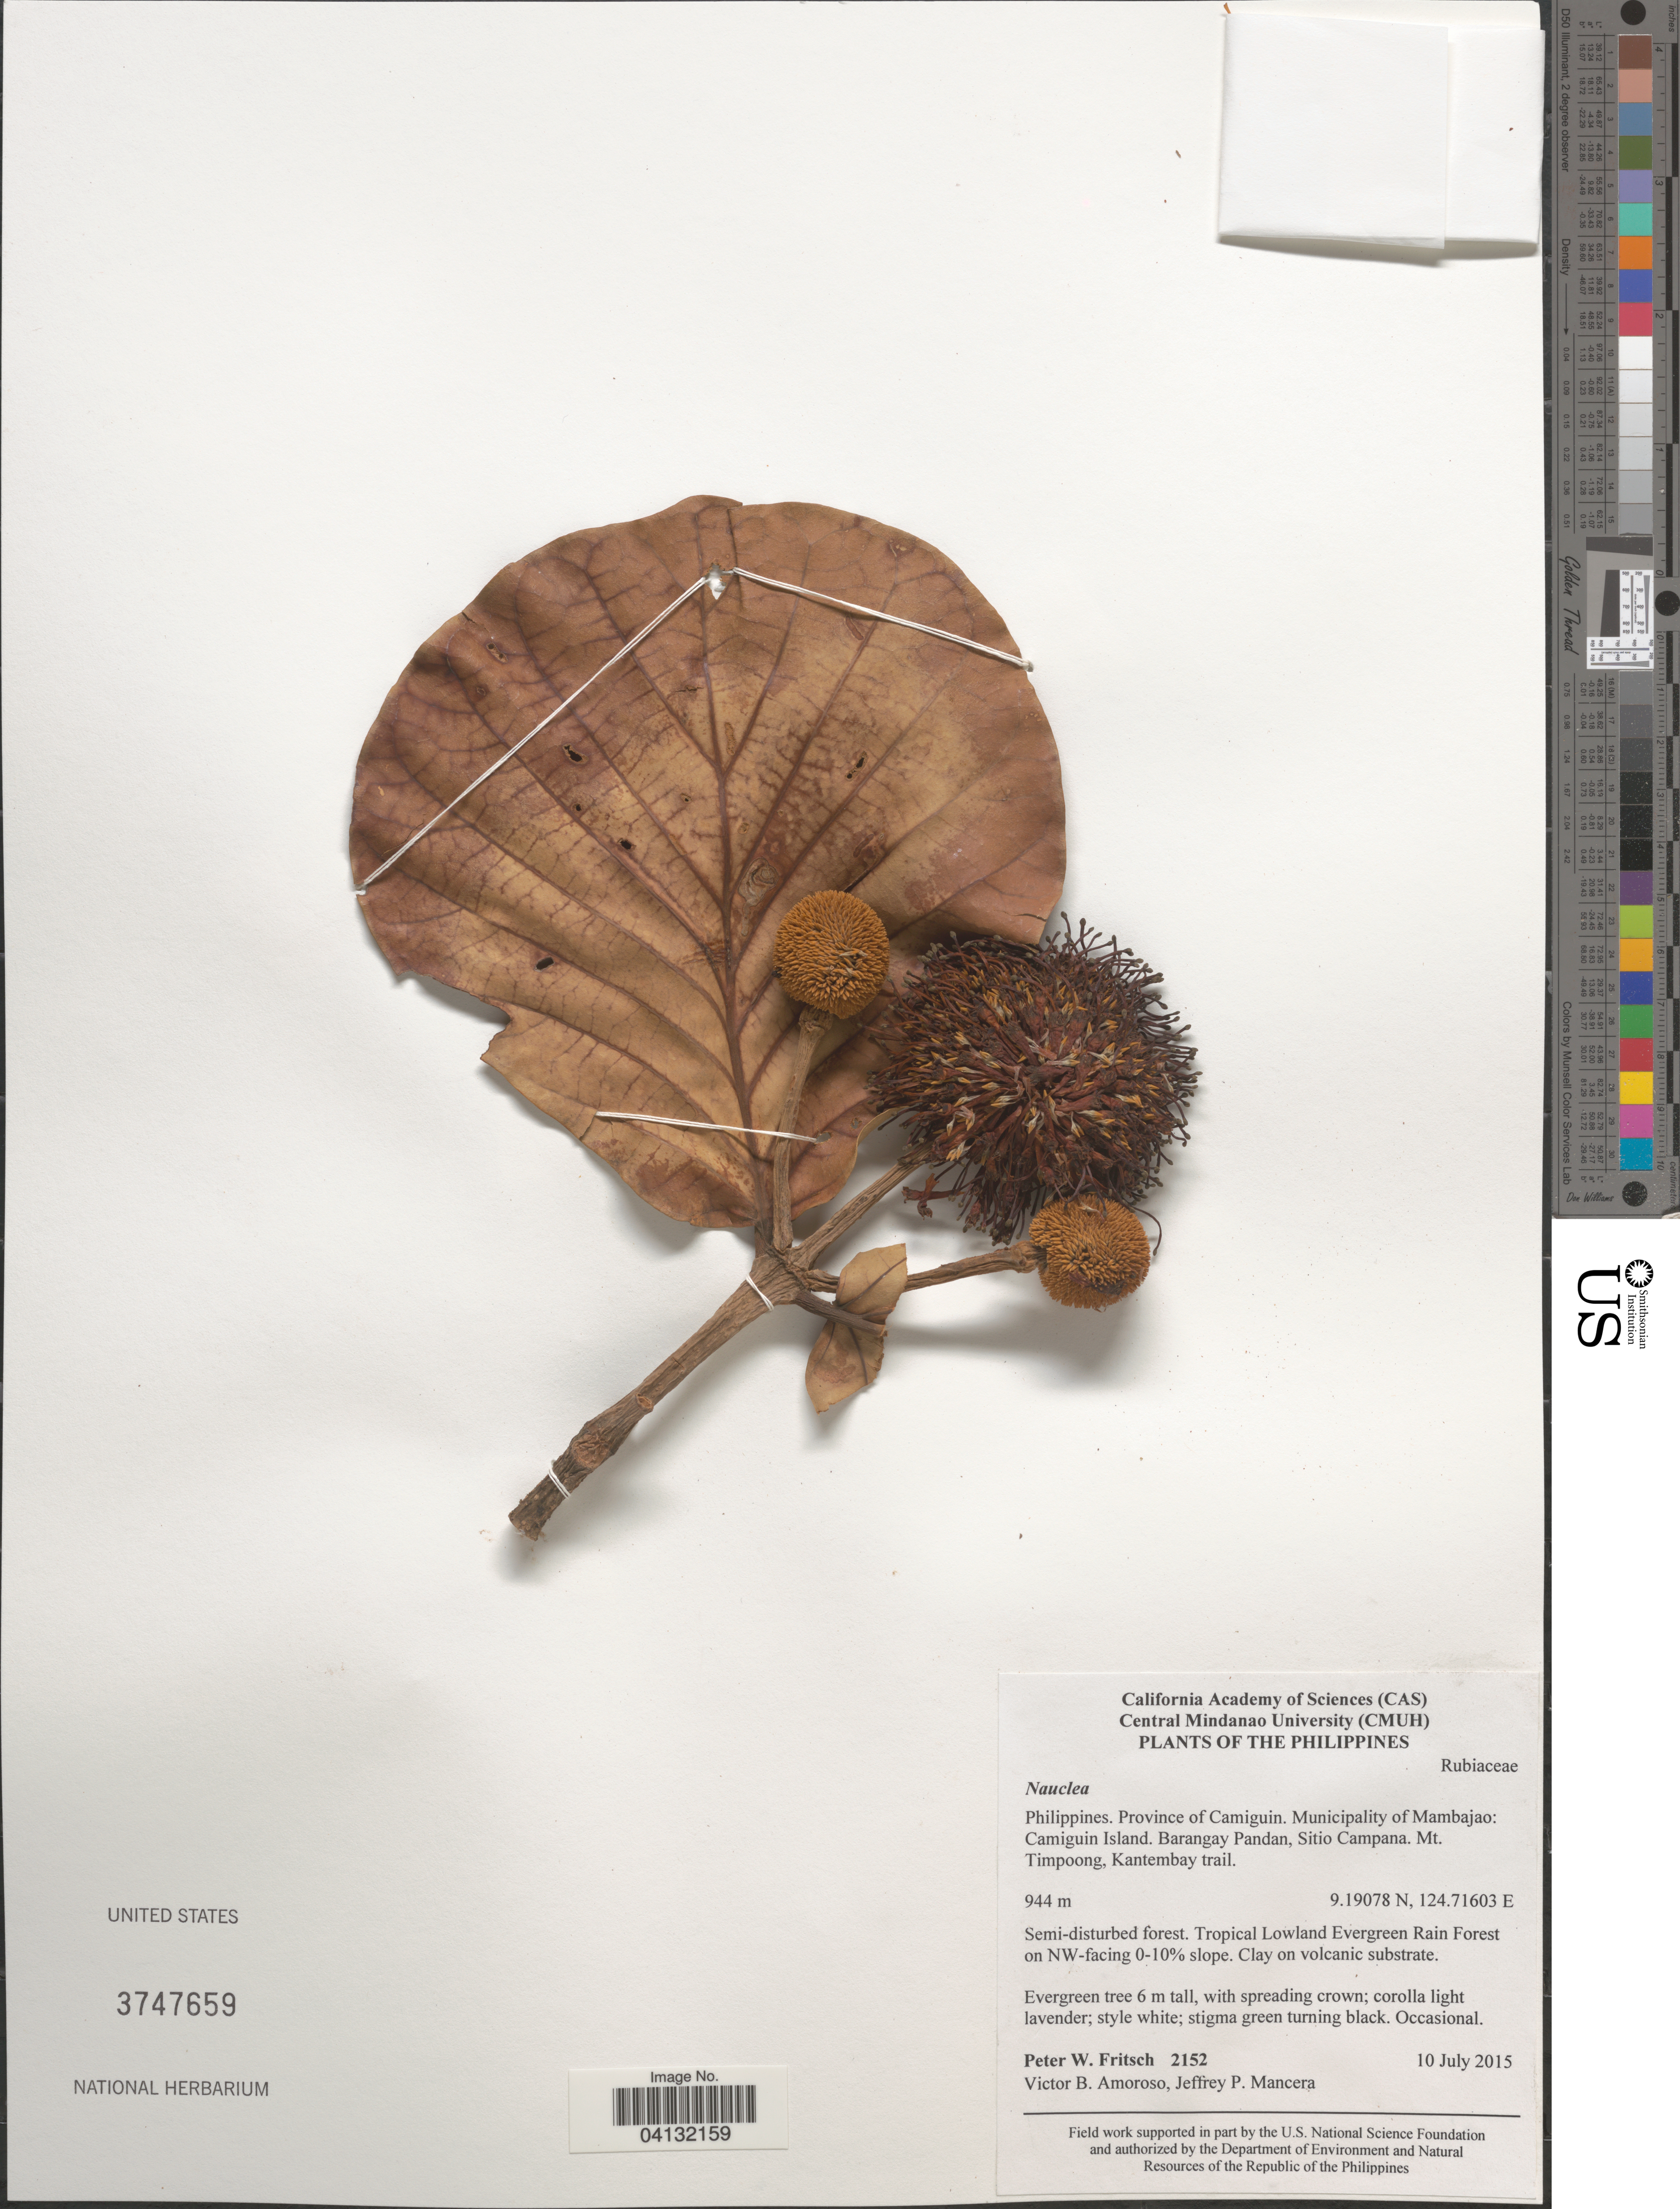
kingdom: Plantae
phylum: Tracheophyta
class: Magnoliopsida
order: Gentianales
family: Rubiaceae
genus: Nauclea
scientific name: Nauclea sp.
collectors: P. W. Fritsch, V. Amoroso & J. Mancera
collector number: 2152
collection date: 2015-07-10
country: Philippines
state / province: Northern Mindanao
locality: Province of Camiguin. Municipality of Mambajao: Camiguin Island. Barangay Pandan, Sitio Campana. Mt. Timpoong, Kantembay trail. Semi-disturbed forest. Tropical Lowland Evergreen Rain Forest on NW-facing 0-10% slope.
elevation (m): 944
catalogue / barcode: US 3747659